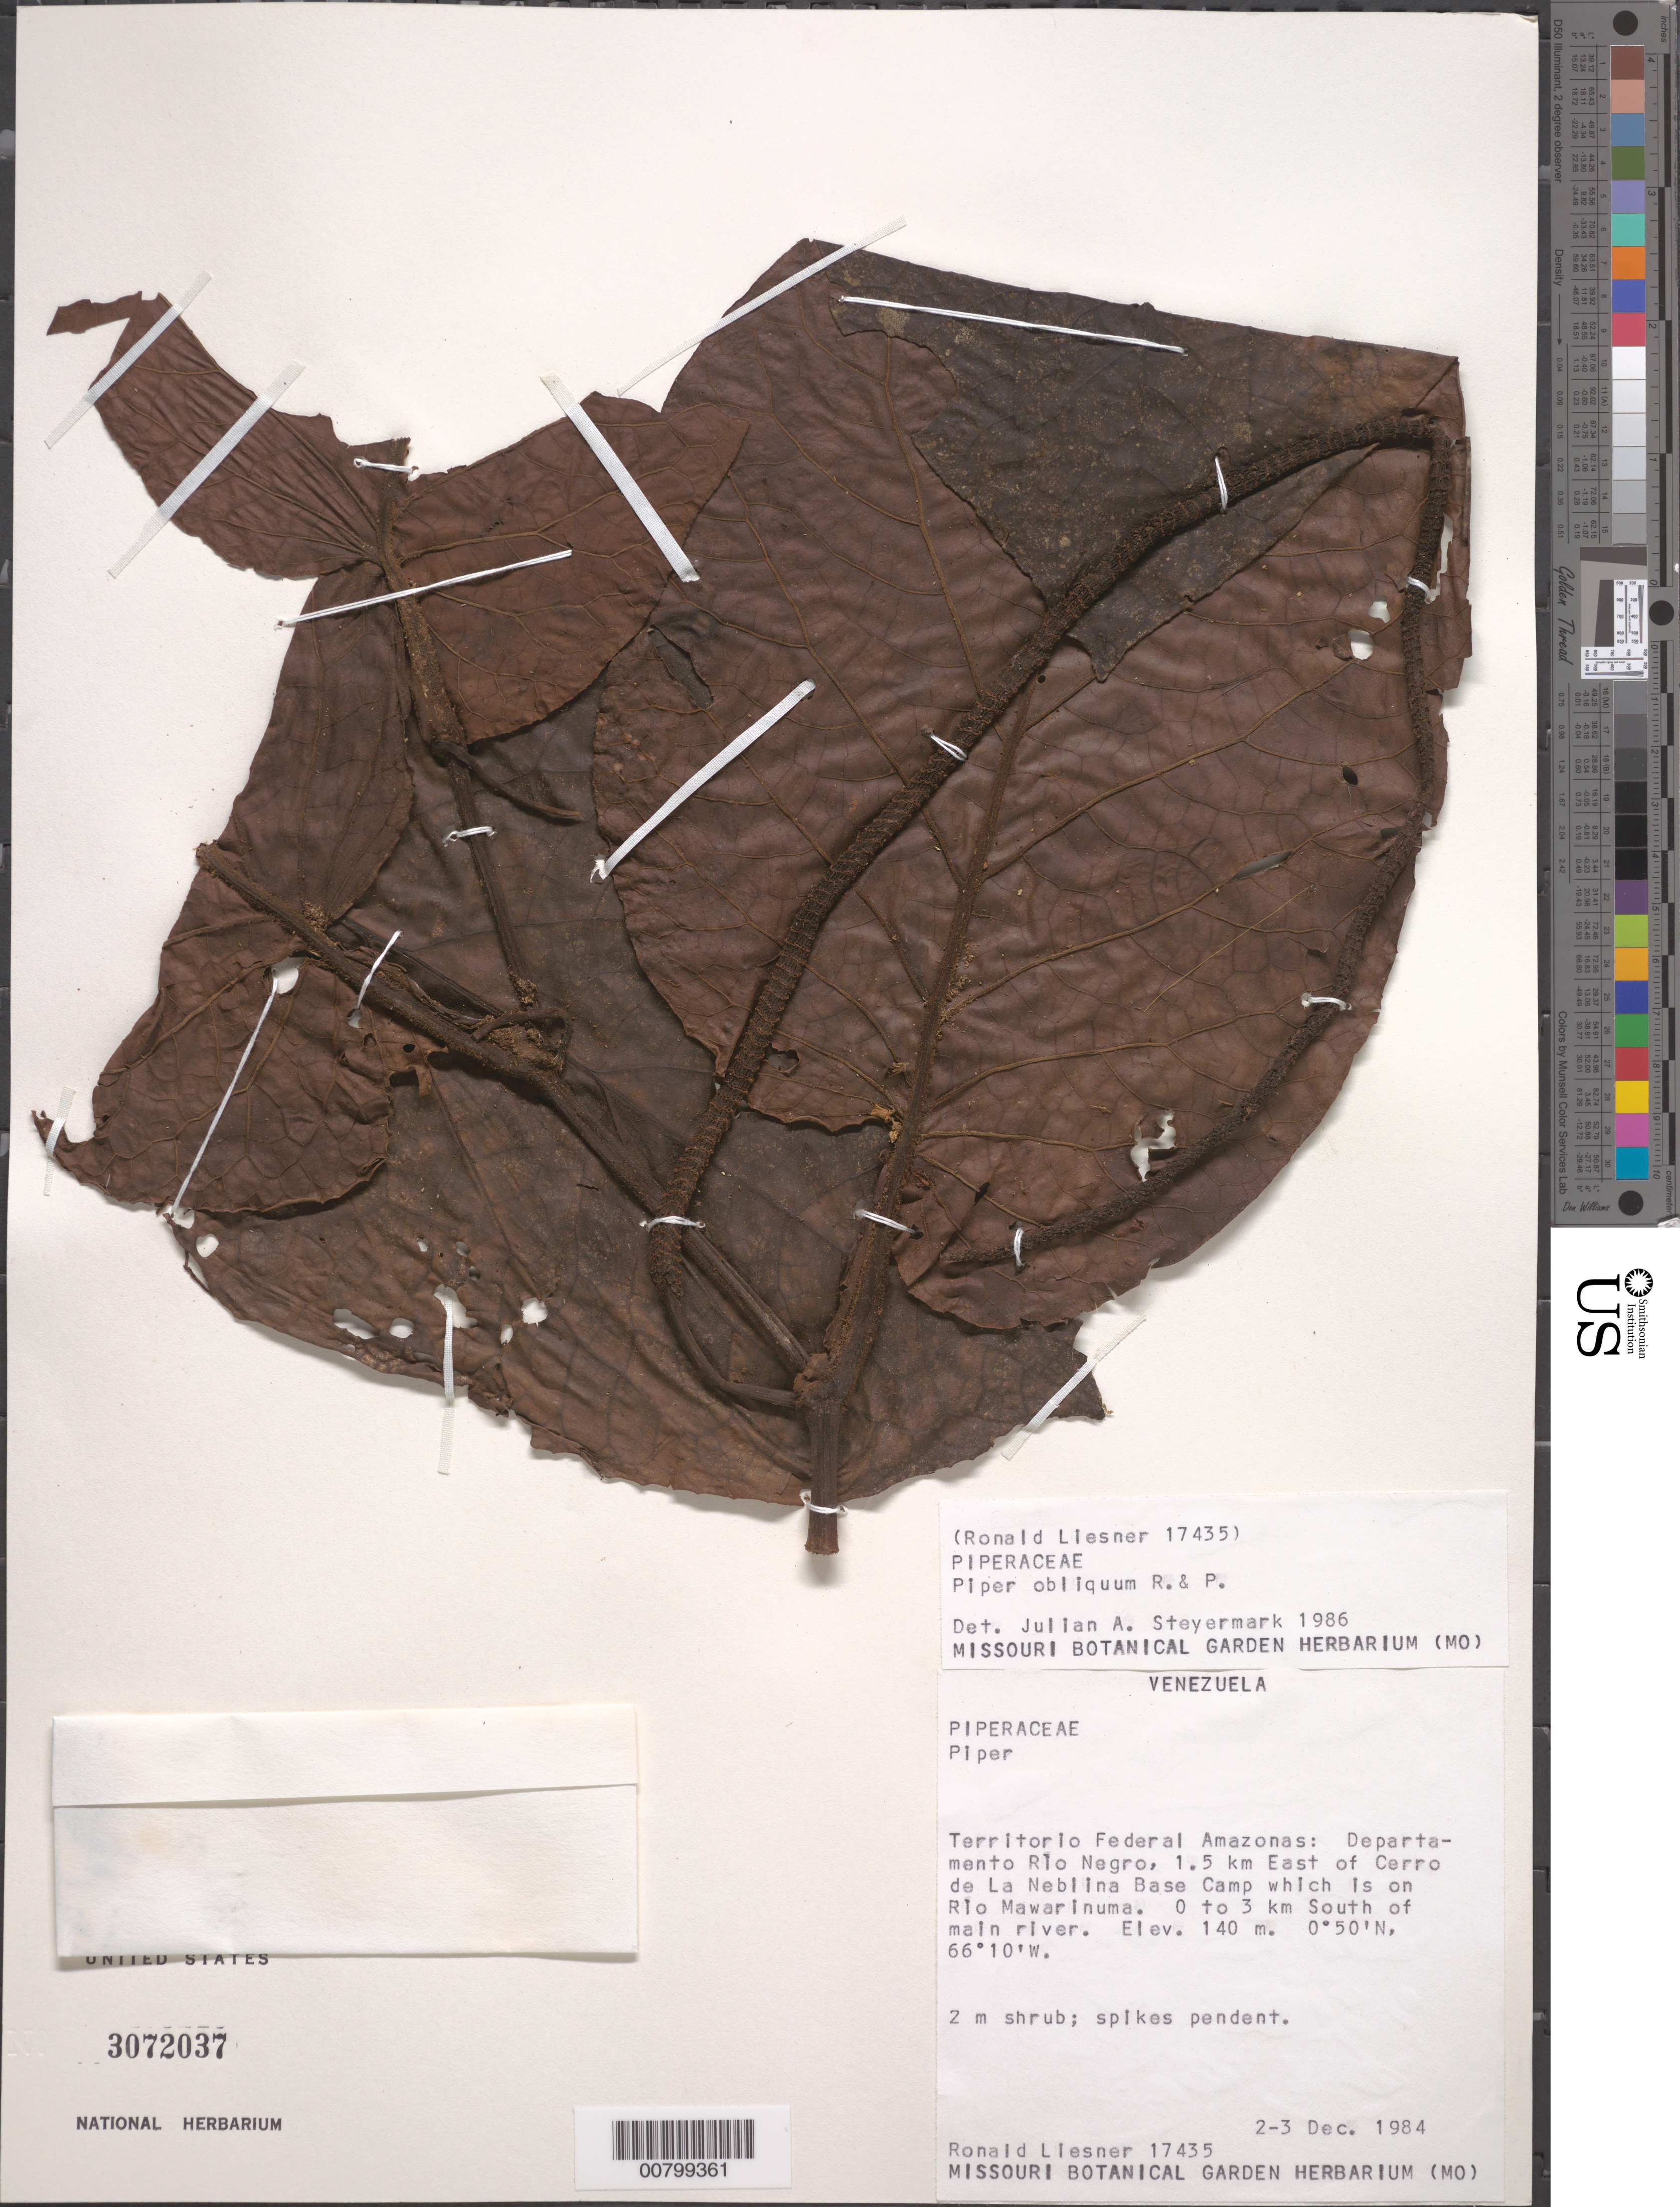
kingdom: Plantae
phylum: Tracheophyta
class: Magnoliopsida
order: Piperales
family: Piperaceae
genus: Piper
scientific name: Piper obliquum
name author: Ruiz & Pav.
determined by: Steyermark, Julian A., (VEN)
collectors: R. L. Liesner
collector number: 17435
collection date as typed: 2-Dec-84 to 3-Dec-84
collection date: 1984-12-02/1984-12-03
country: Venezuela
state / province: Amazonas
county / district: Río Negro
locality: Río Mawarinuma, 1.5 km E of Cerro de La Neblina Base Camp, 0-3 km S of main river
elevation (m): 140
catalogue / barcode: US 3072037